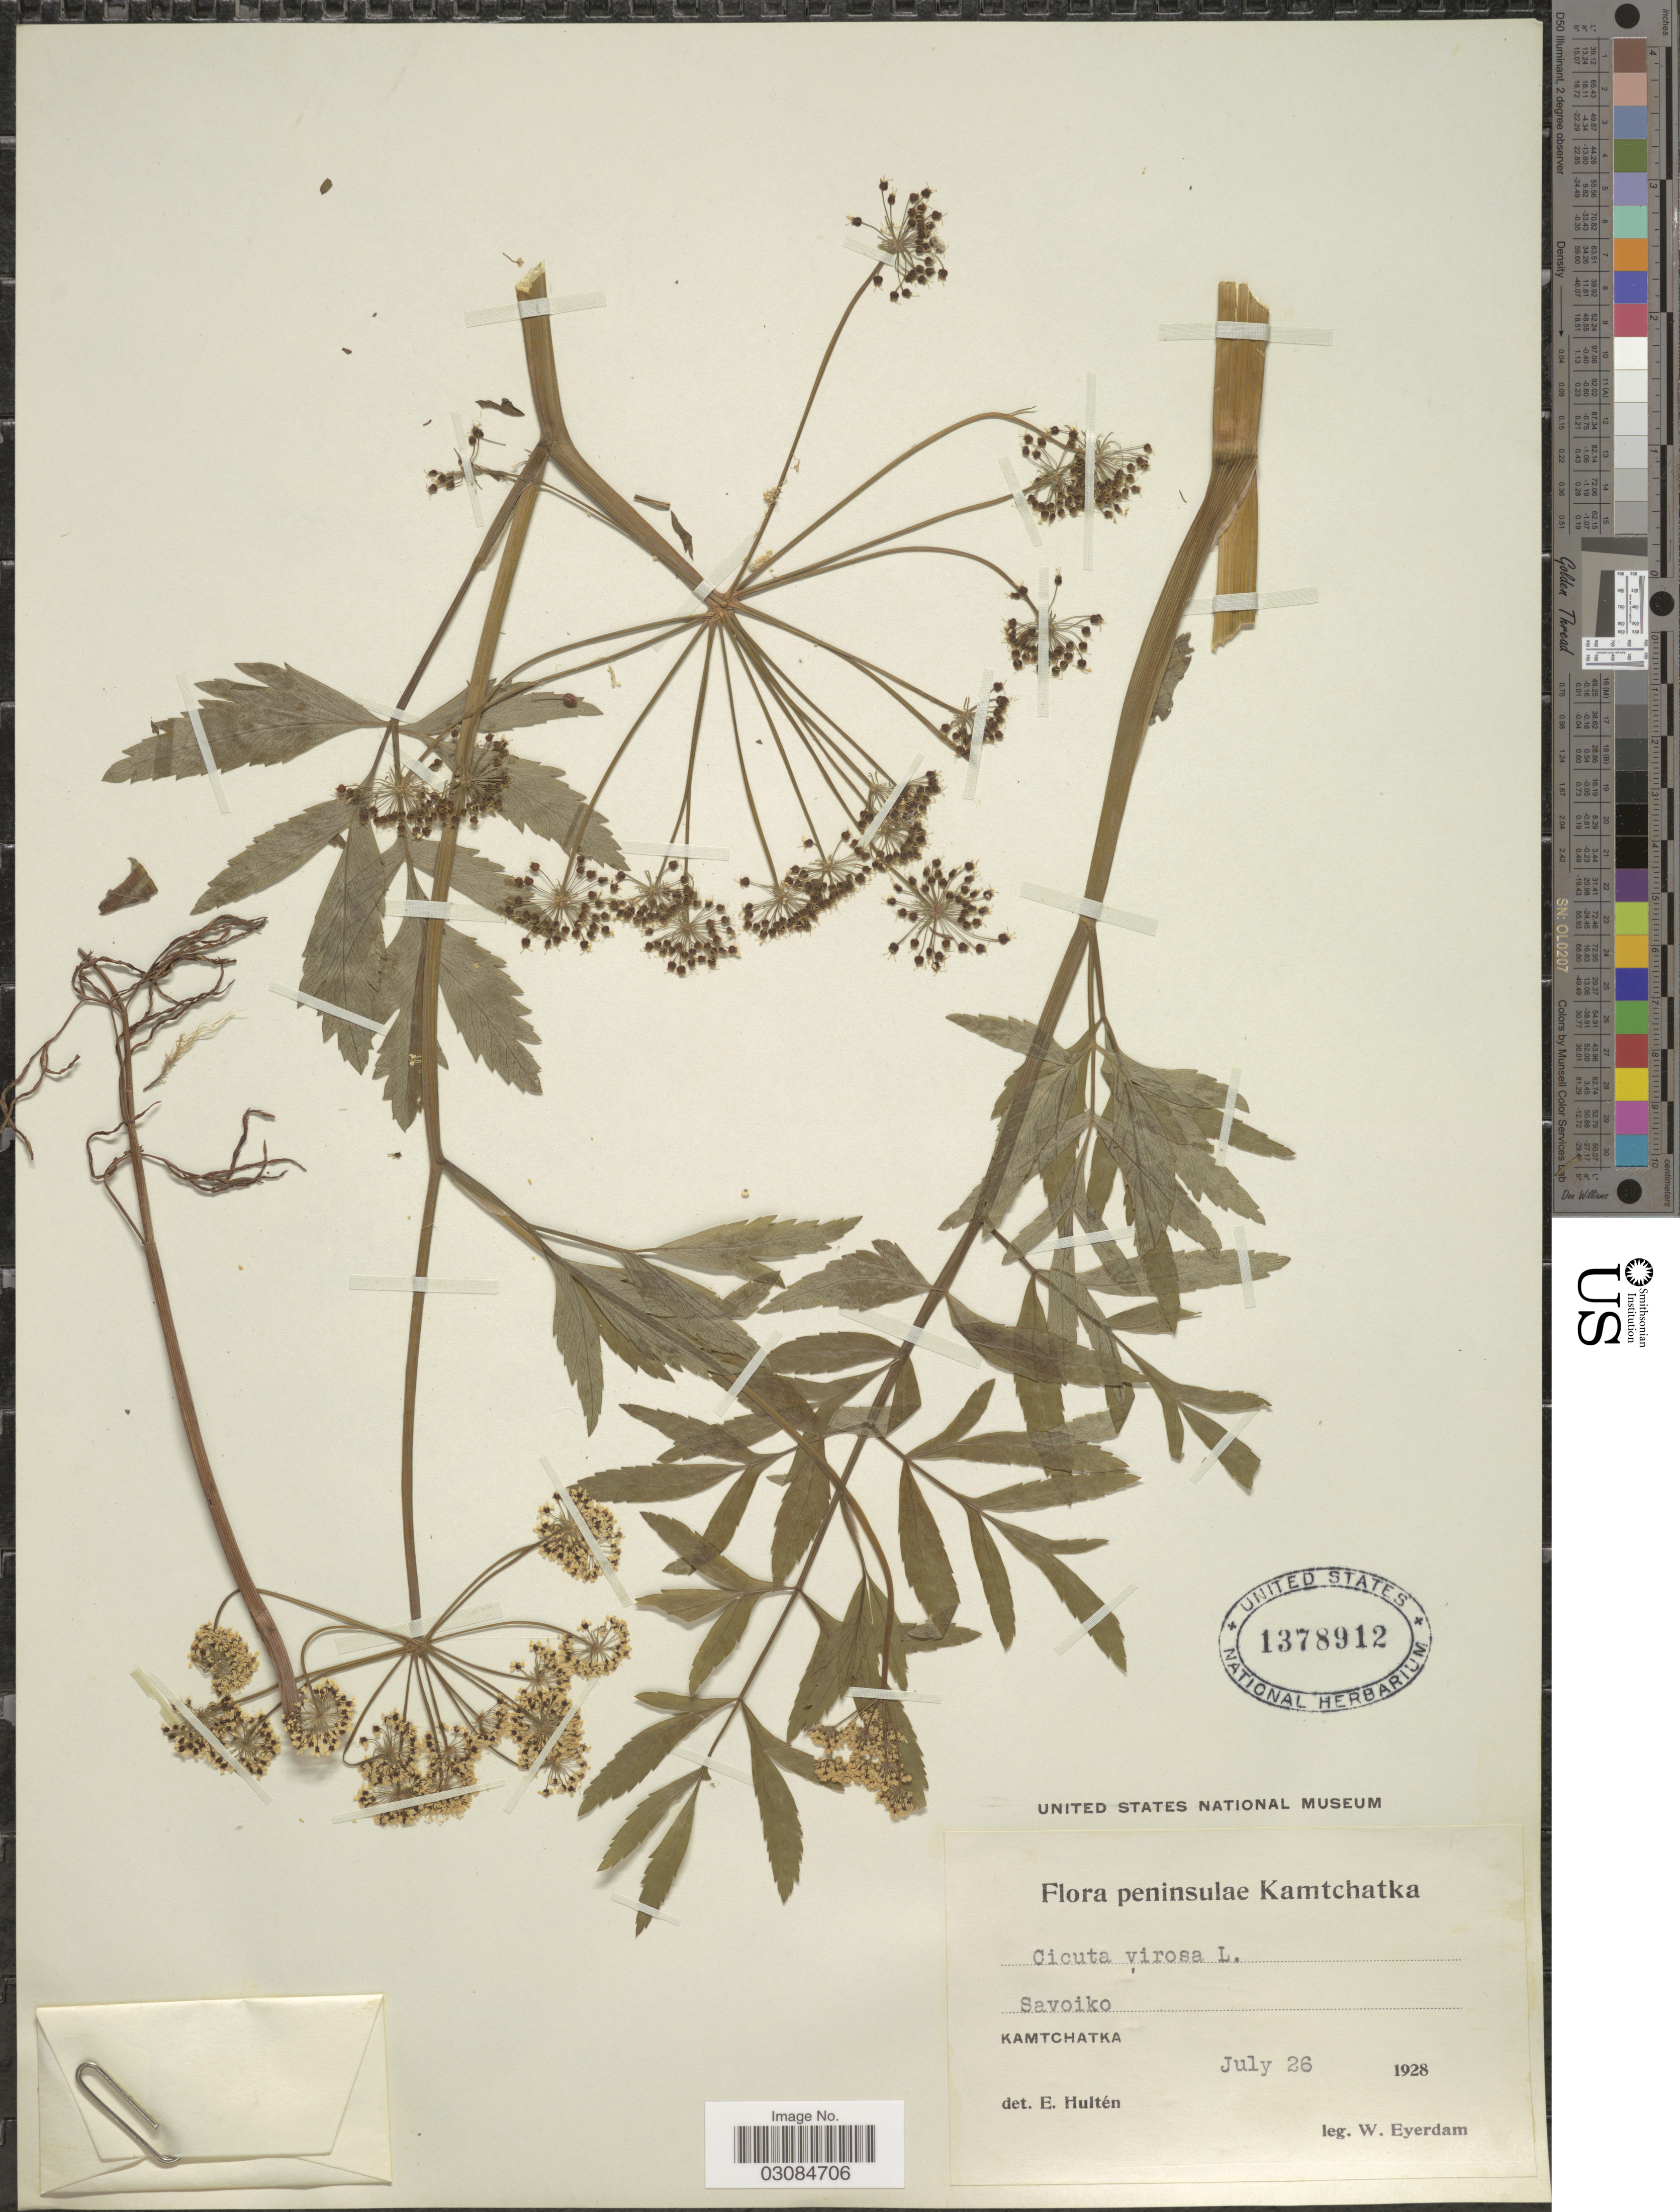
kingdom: Plantae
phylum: Tracheophyta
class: Magnoliopsida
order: Apiales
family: Apiaceae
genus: Cicuta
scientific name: Cicuta virosa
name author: L.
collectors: W. J. Eyerdam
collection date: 1928-07-26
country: Russian Federation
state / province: Kamchatka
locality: Peninsulae Kamtchatka. Savoiko, Kamtchatka.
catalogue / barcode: US 1378912